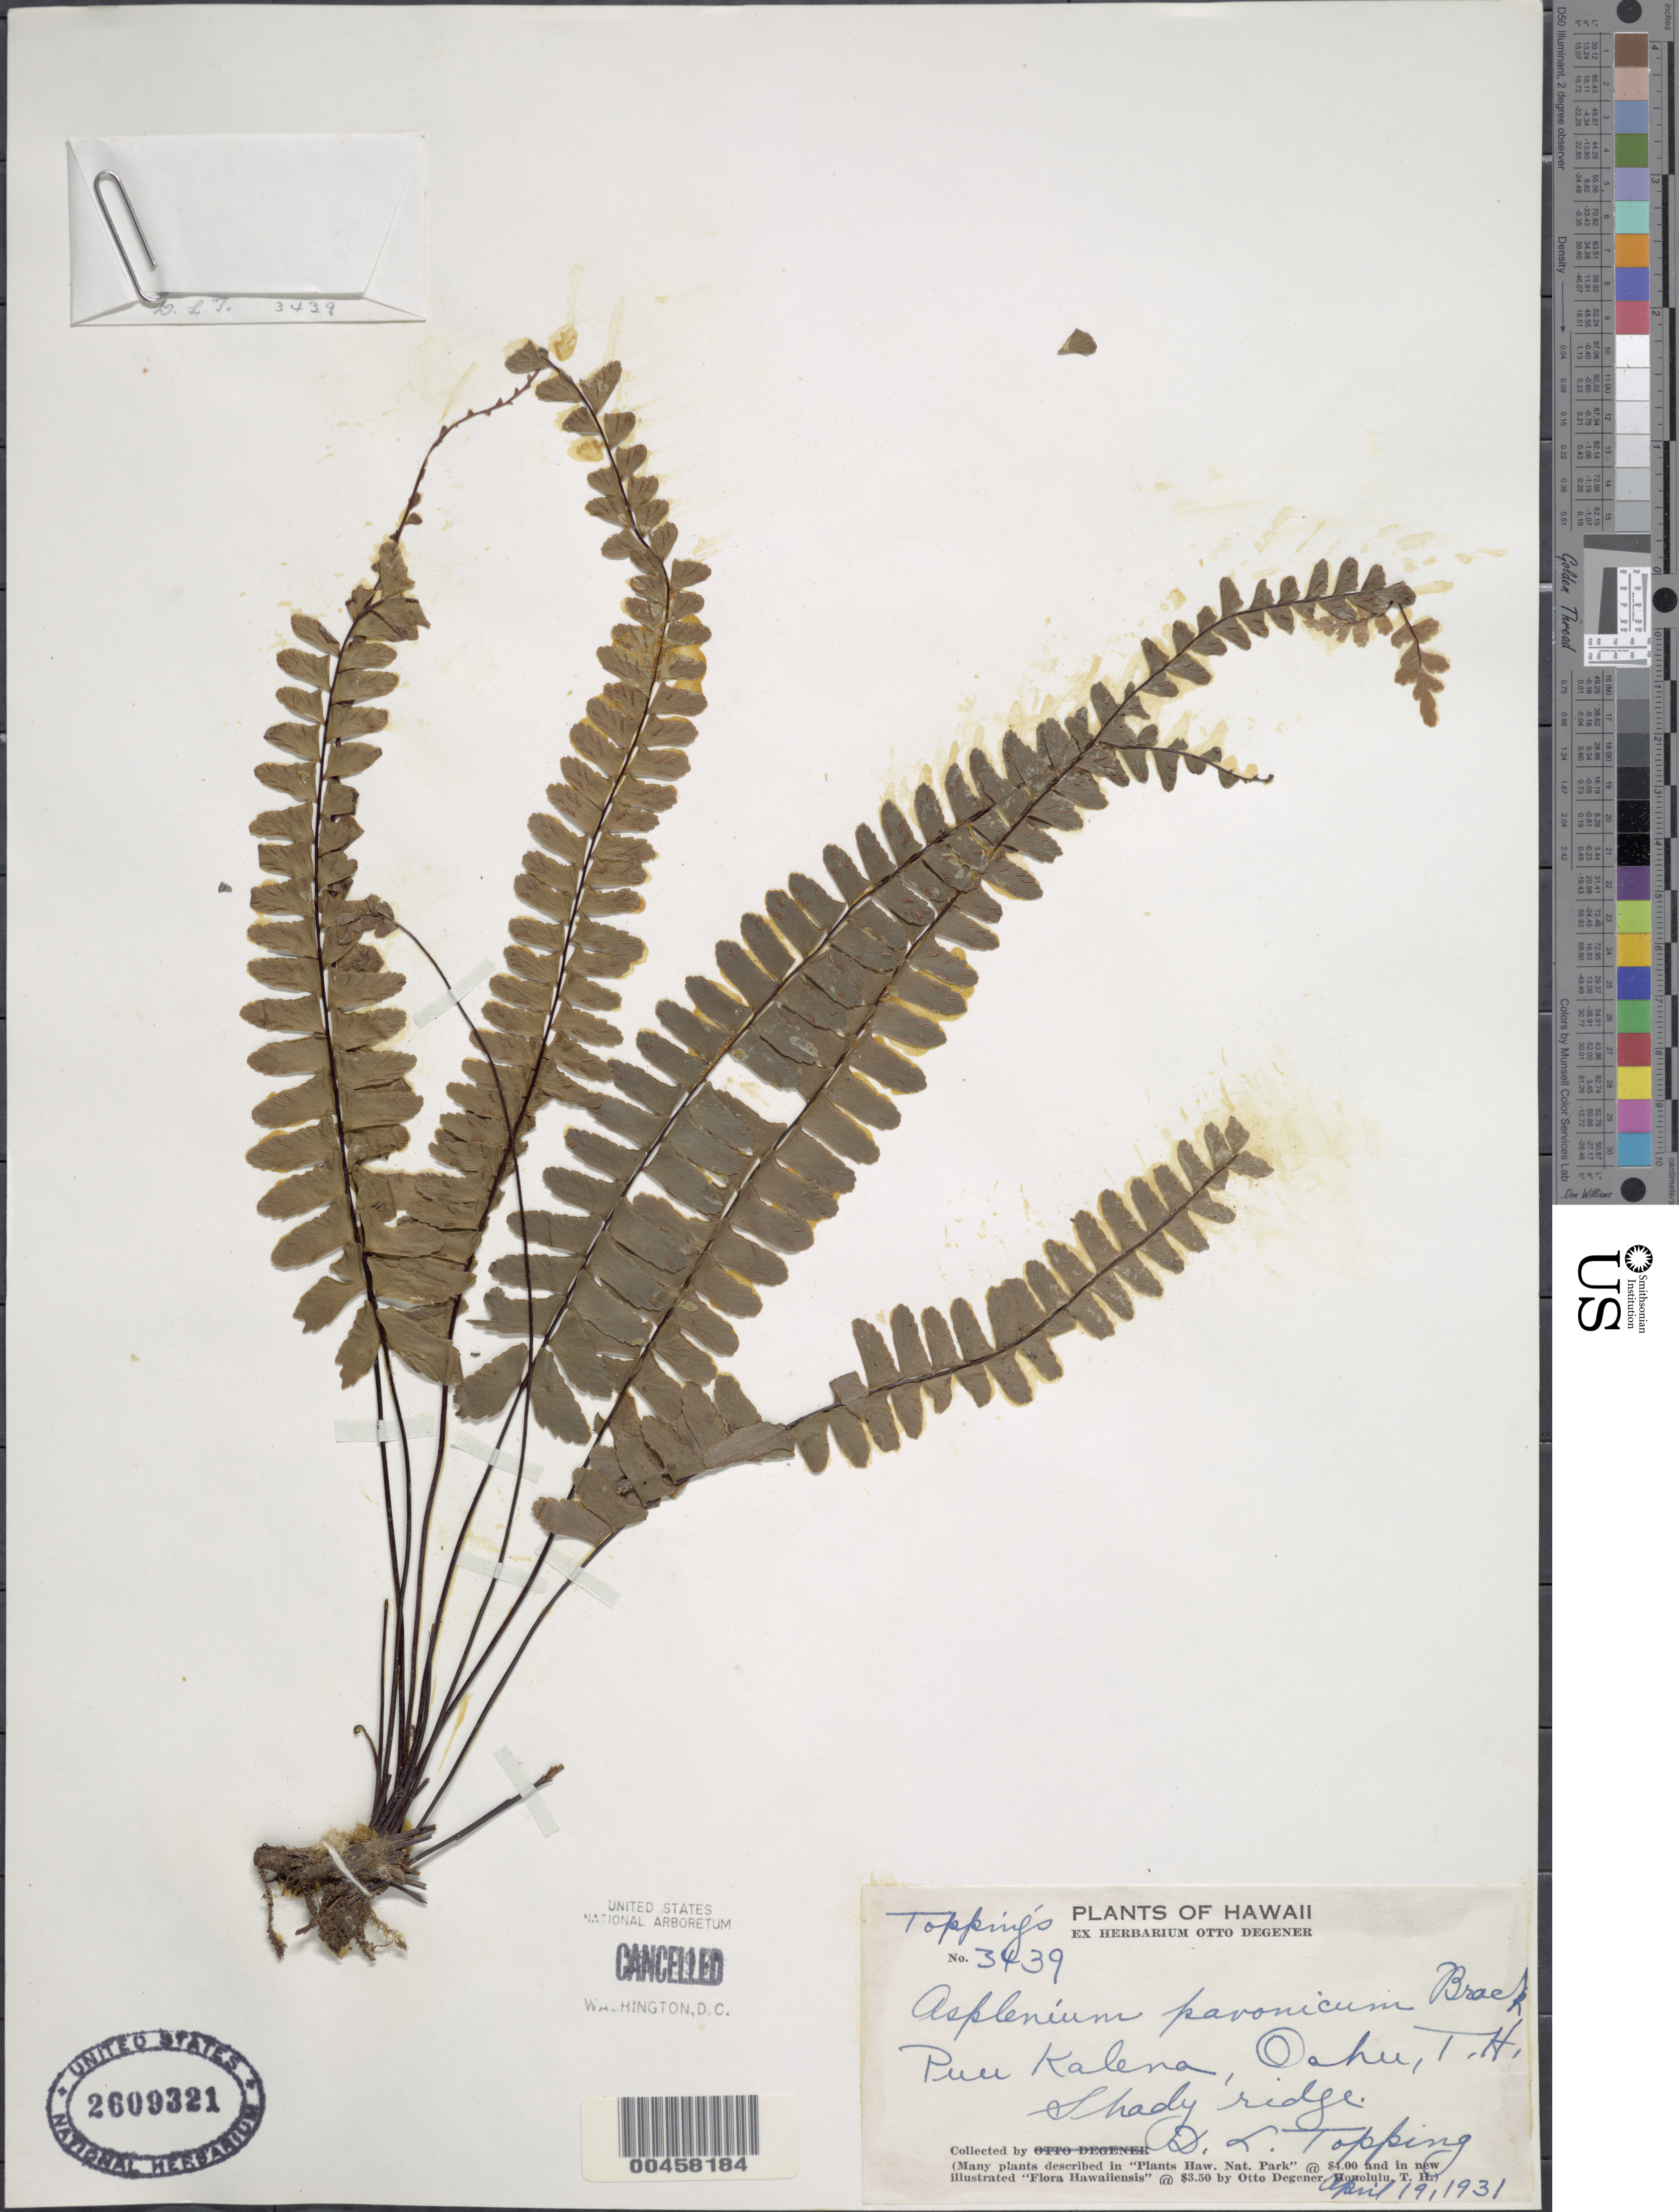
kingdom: Plantae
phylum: Tracheophyta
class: Polypodiopsida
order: Polypodiales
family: Aspleniaceae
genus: Asplenium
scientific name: Asplenium normale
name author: D. Don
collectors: D. L. Topping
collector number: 3439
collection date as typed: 19 Apr 1931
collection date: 1931-04-19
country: United States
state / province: Hawaii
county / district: Honolulu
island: Oahu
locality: Puu Kalena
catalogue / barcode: US 2609321